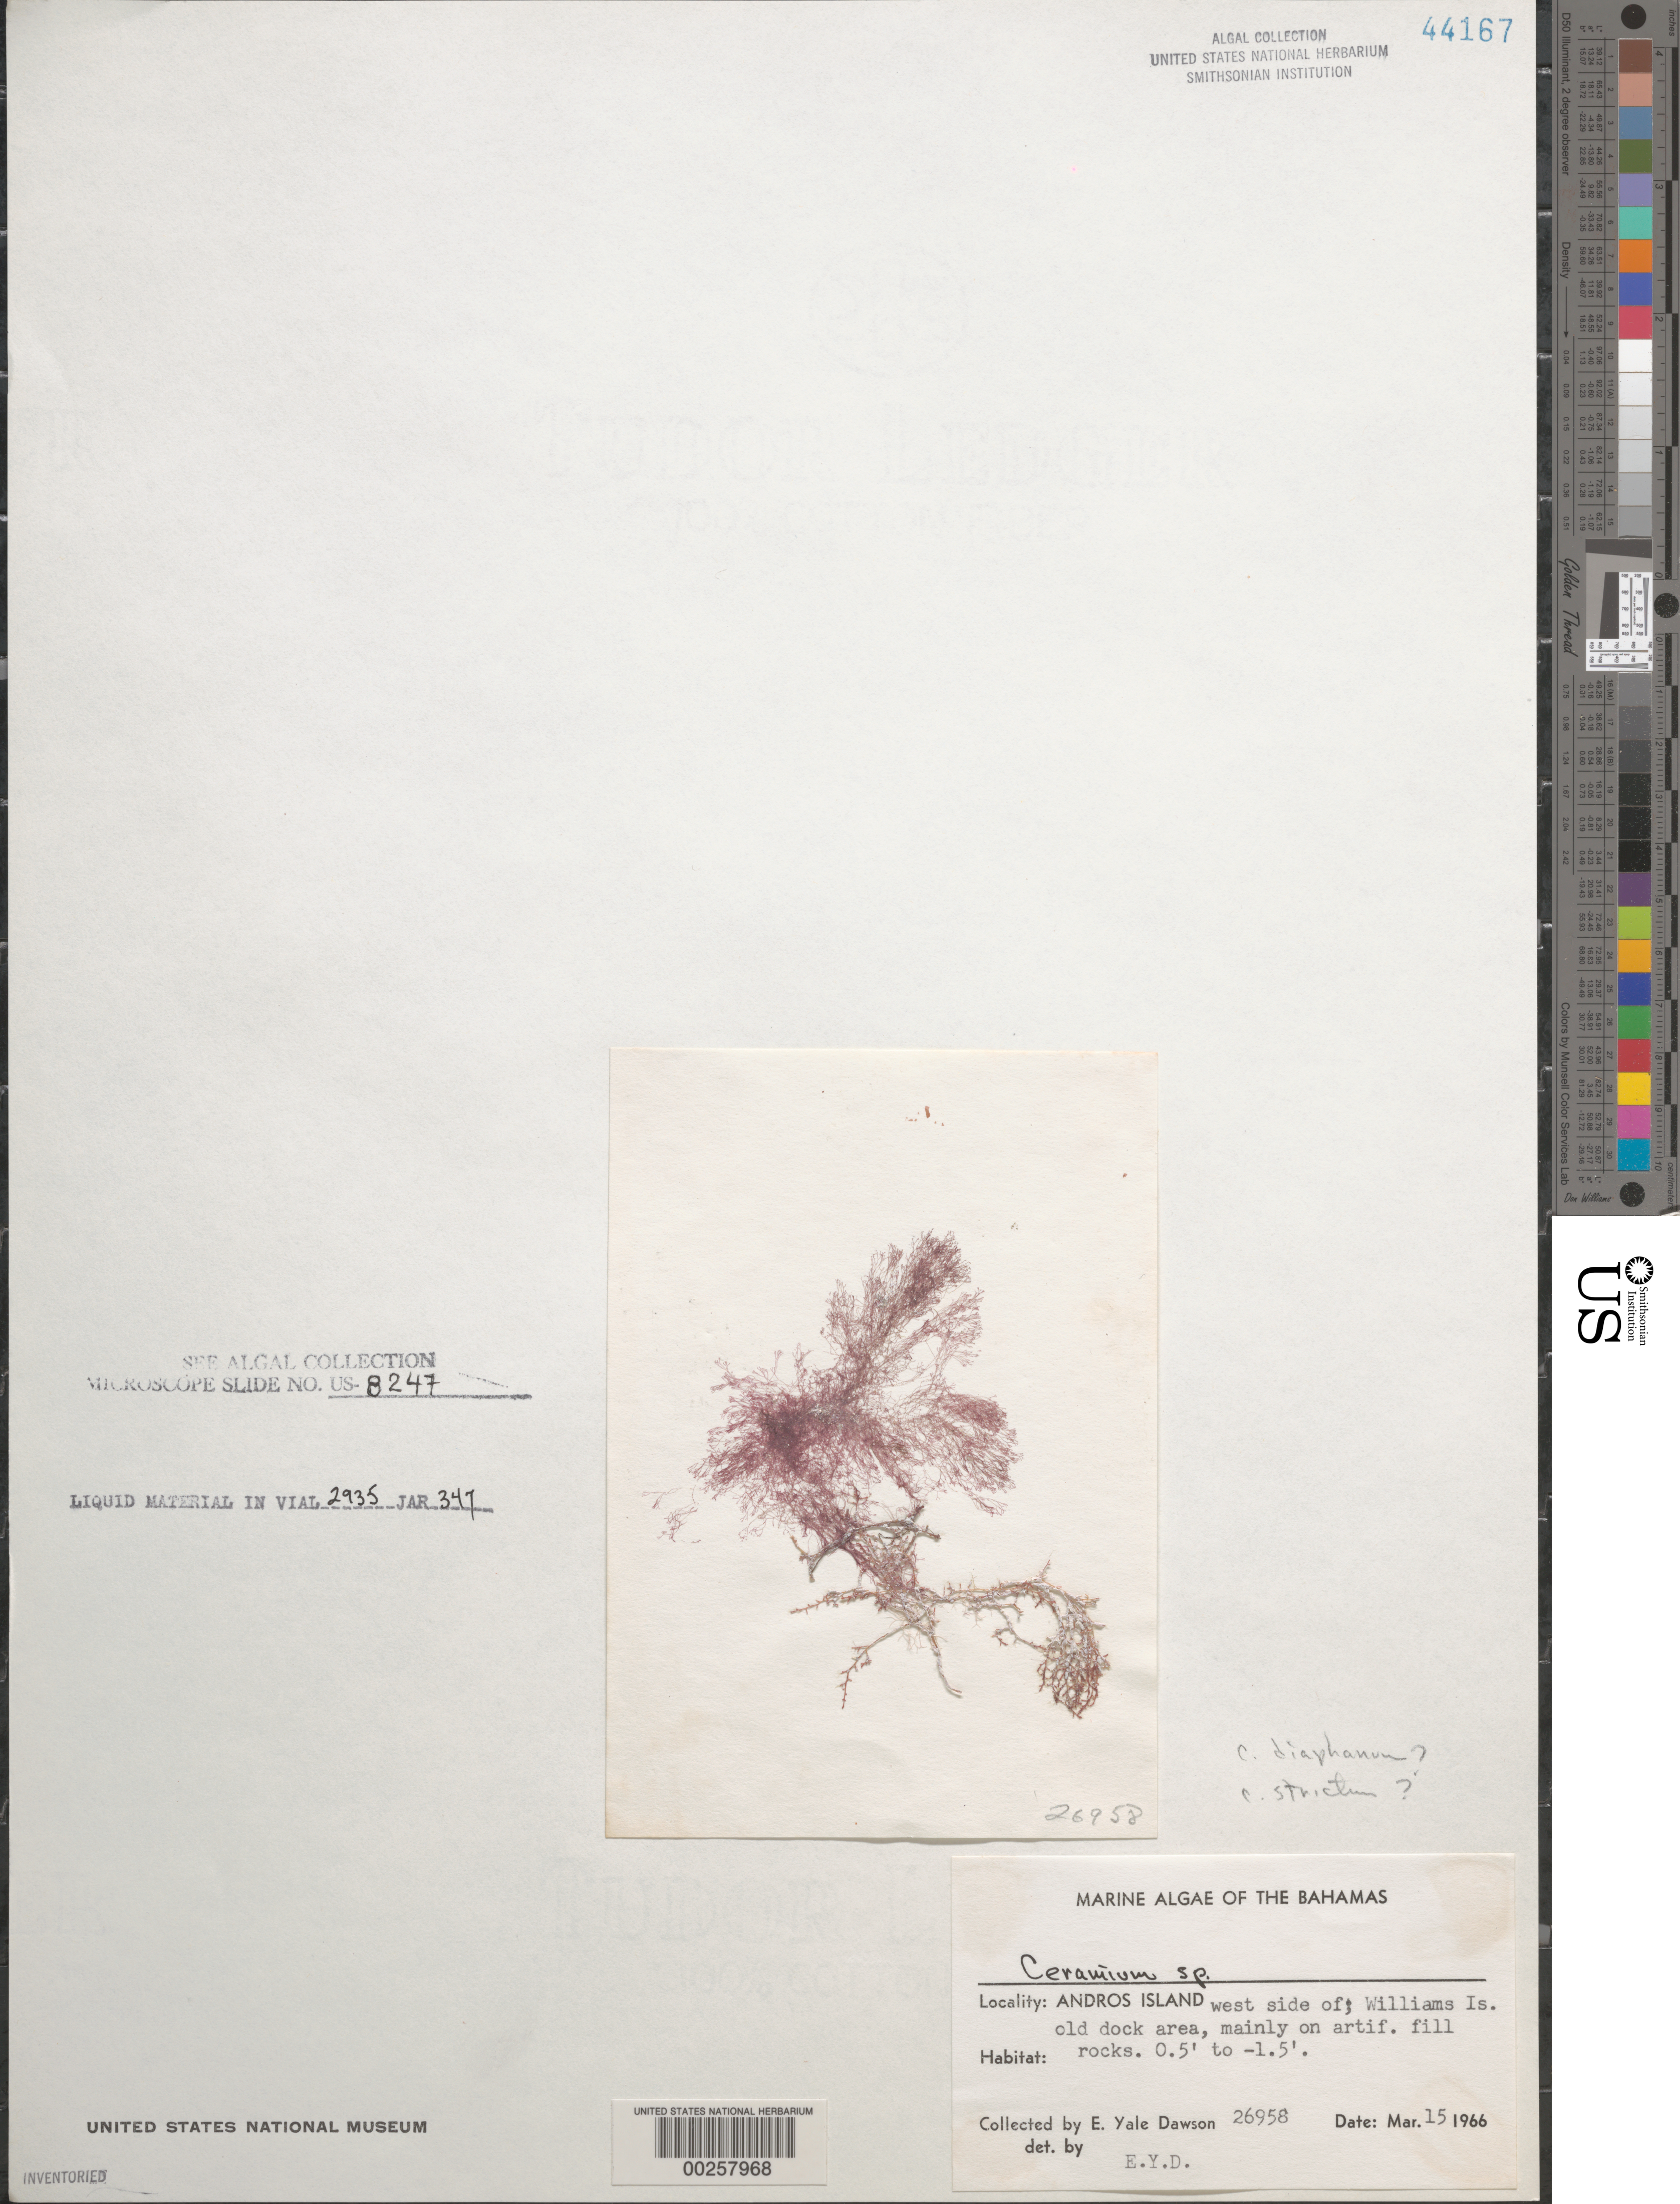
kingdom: Plantae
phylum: Rhodophyta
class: Florideophyceae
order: Ceramiales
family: Ceramiaceae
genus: Ceramium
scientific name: Ceramium diaphanum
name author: (Lightf.) Roth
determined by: Dawson, E. Y.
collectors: E. Y. Dawson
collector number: EYD 26958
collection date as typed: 15 Mar 1966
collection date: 1966-03-15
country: Bahamas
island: Andros Island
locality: West side of Andros Island, Williams Island old dock area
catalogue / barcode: US 44167